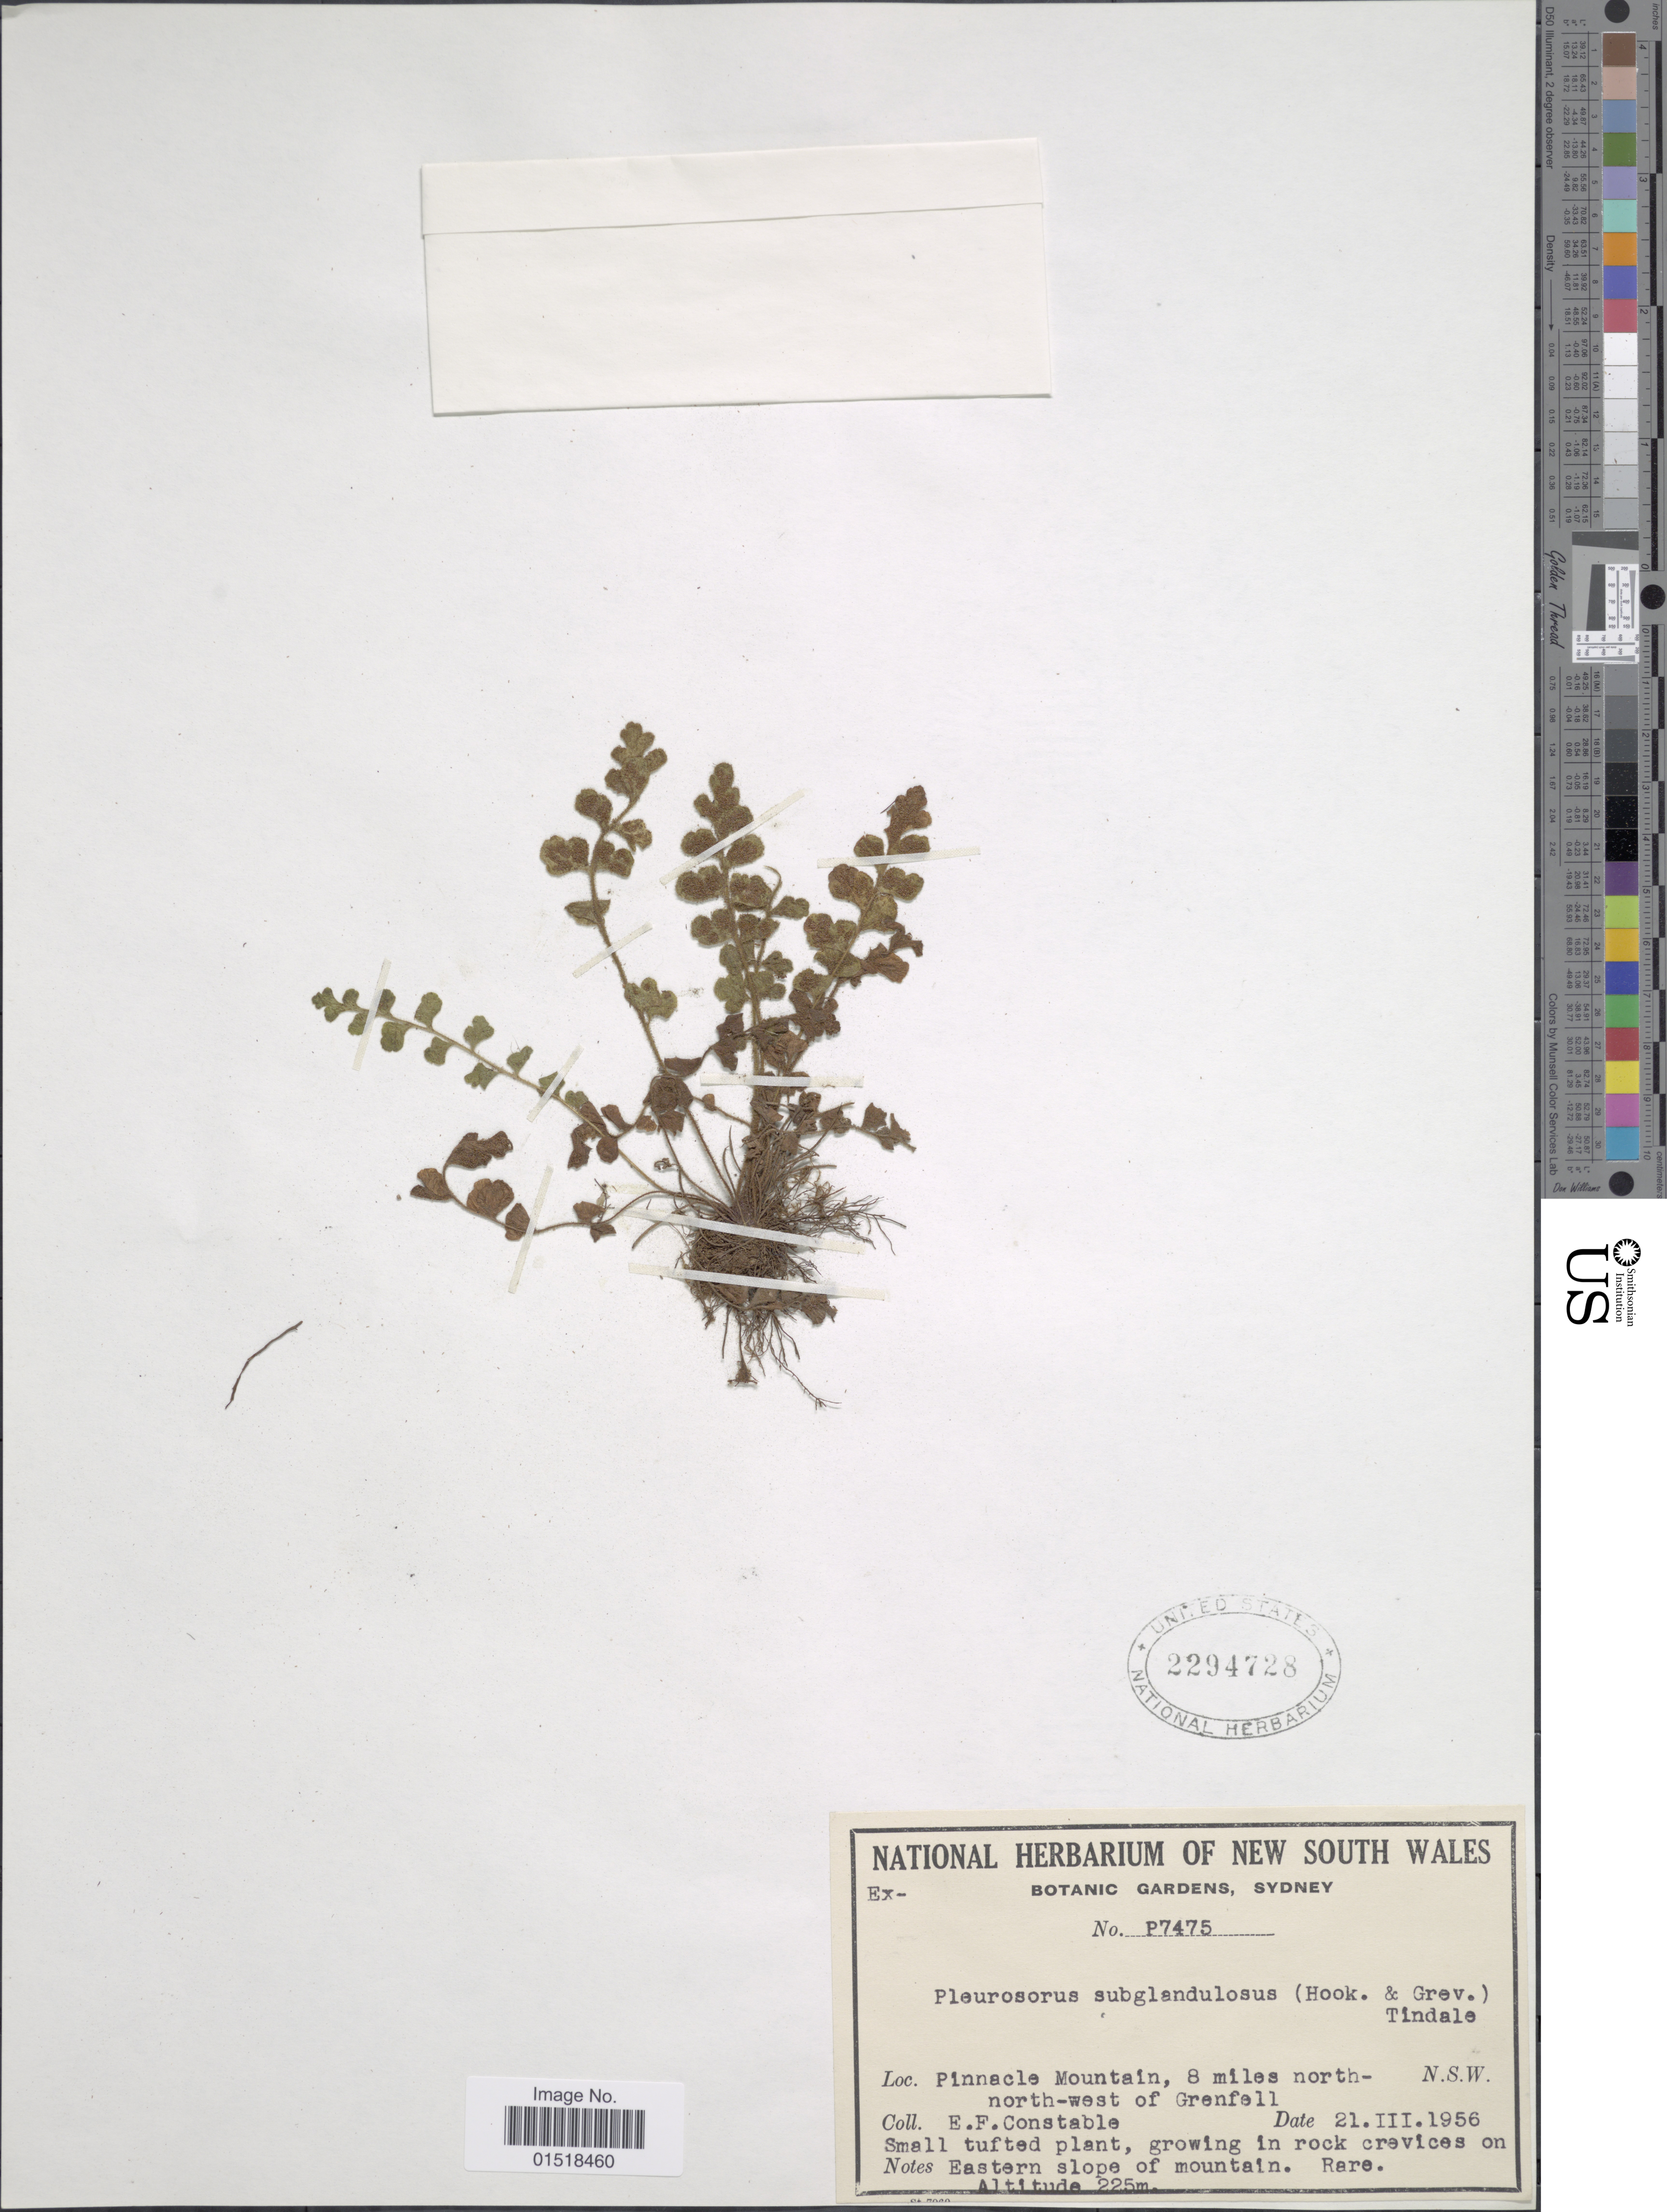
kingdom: Plantae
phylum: Tracheophyta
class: Polypodiopsida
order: Polypodiales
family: Aspleniaceae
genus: Asplenium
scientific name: Asplenium subglandulosum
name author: (Hook. & Grev.) Salvo et al.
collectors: E. F. Constable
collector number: P7475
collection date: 1956-03-21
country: Australia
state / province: New South Wales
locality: Pinnacle Mountain, 8 miles north-north-west of Grenfell.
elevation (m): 225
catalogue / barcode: US 2294728